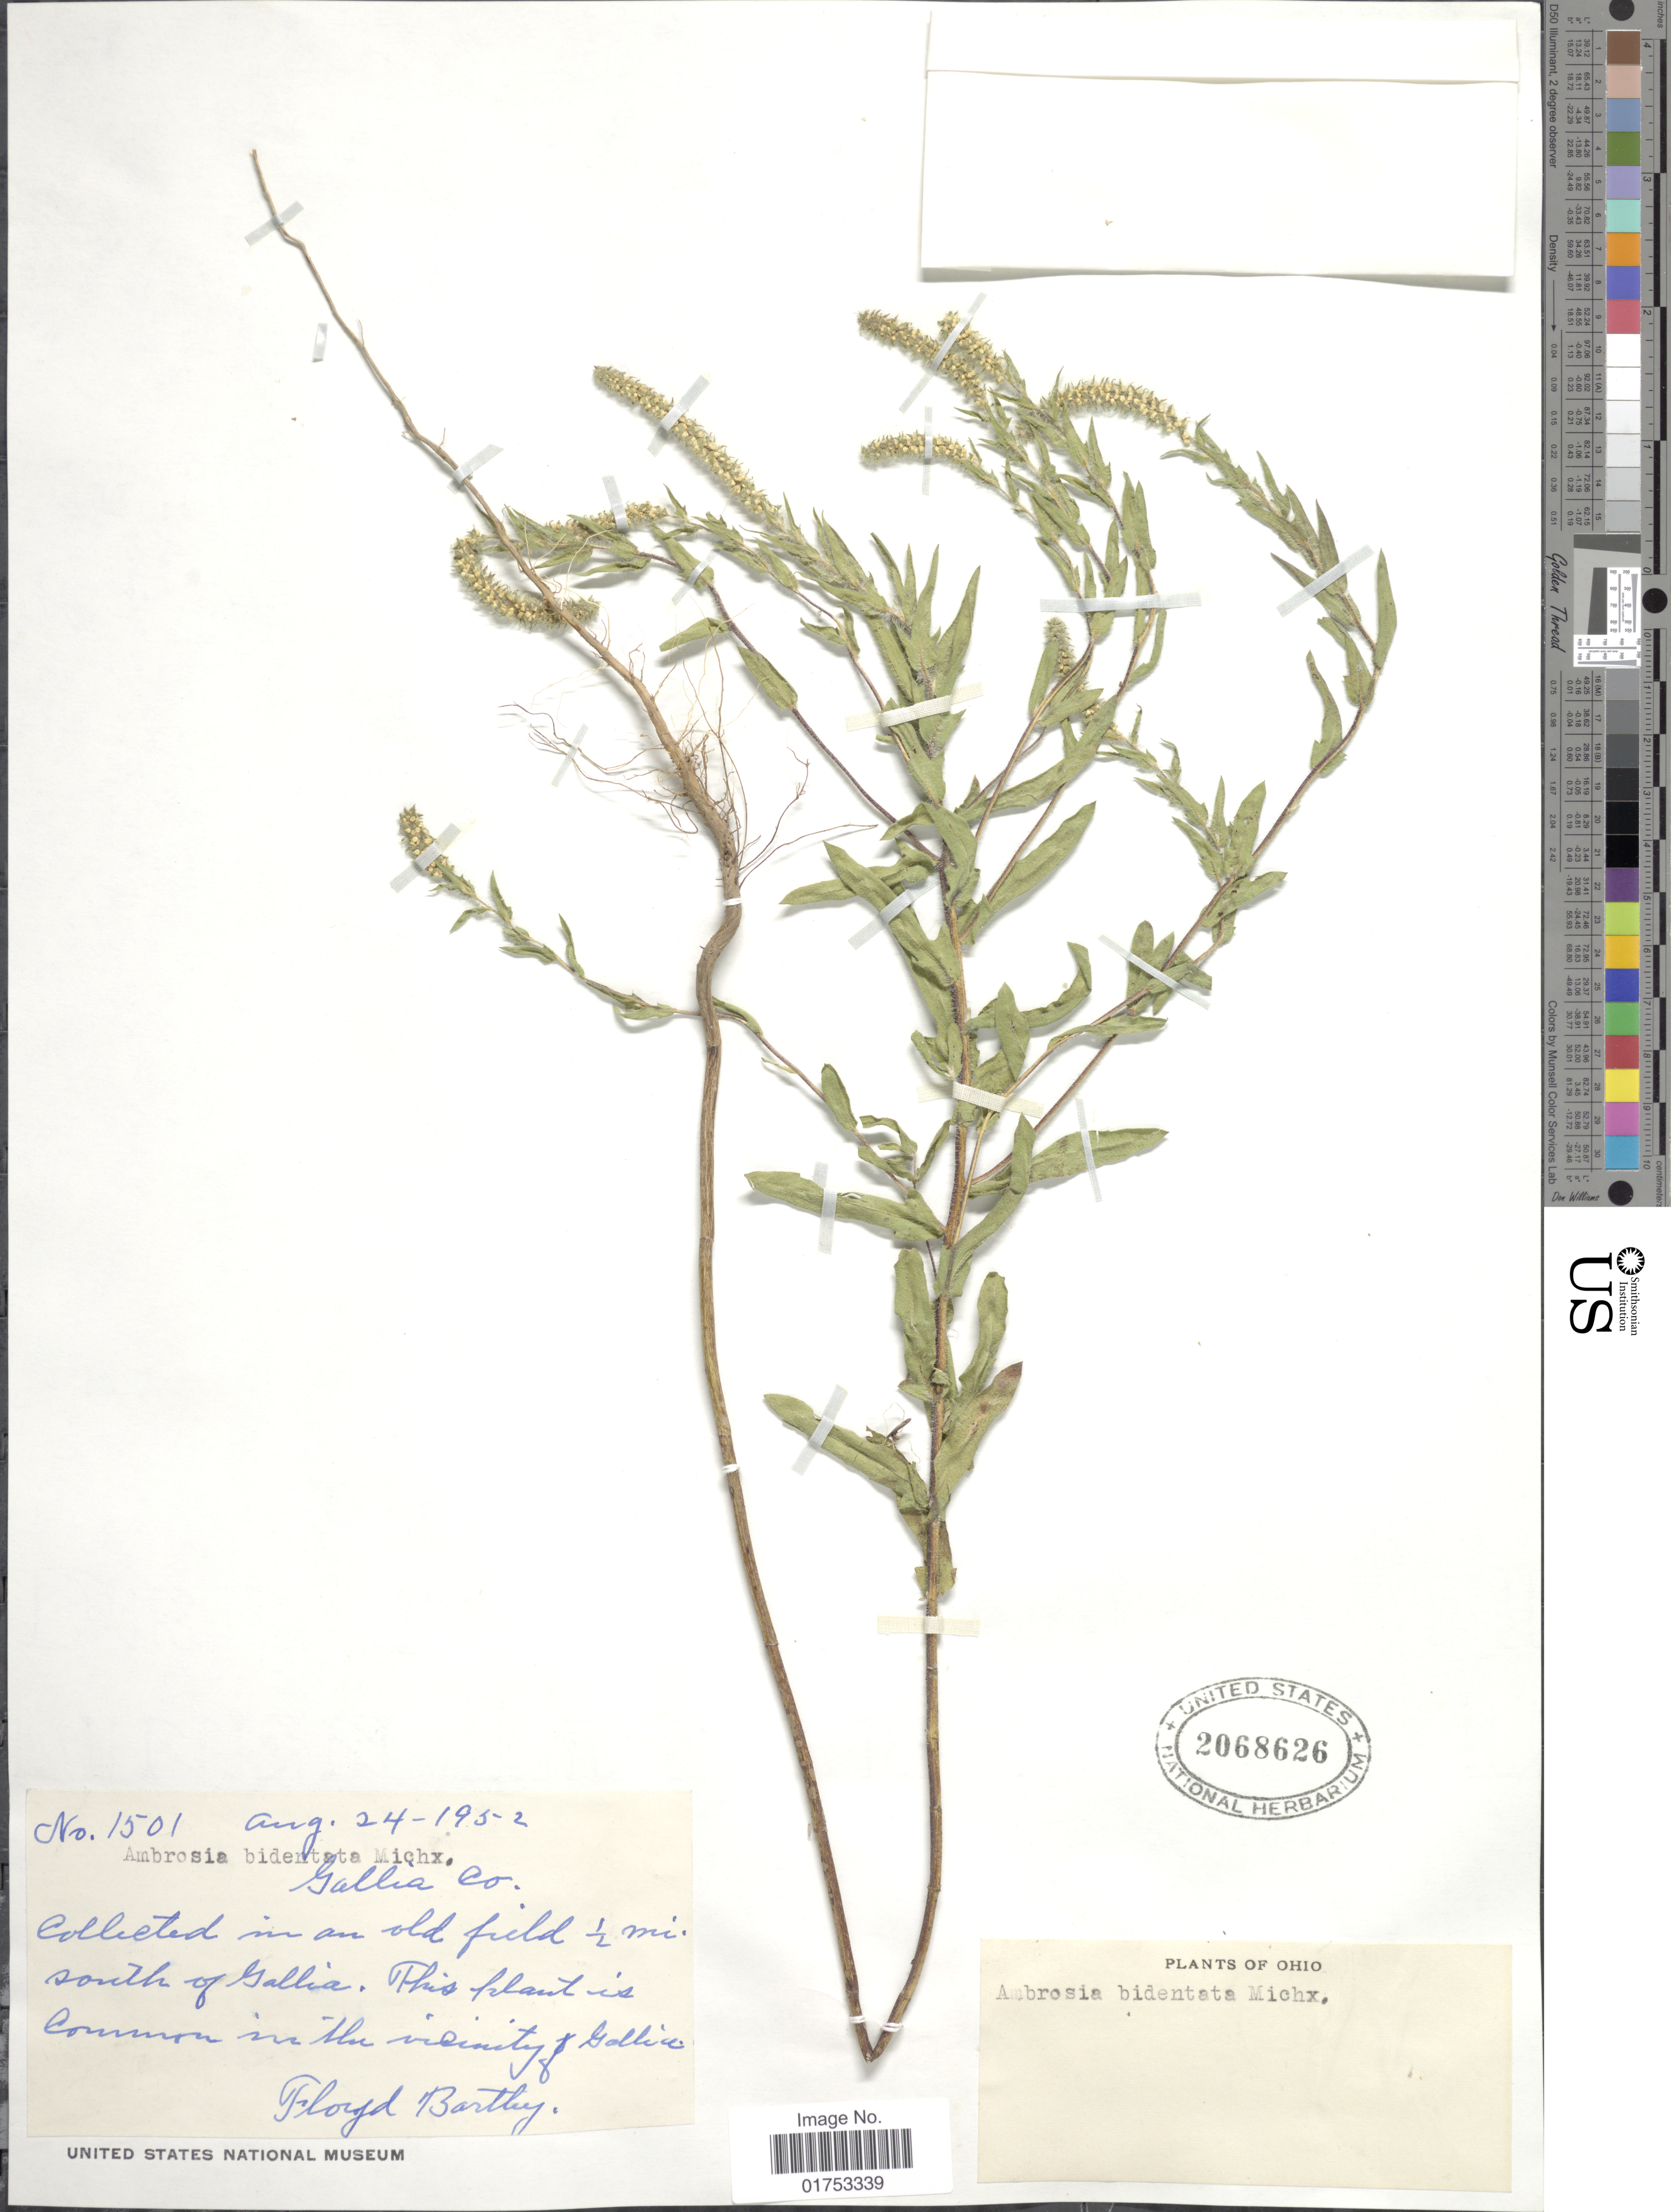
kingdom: Plantae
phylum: Tracheophyta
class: Magnoliopsida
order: Asterales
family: Asteraceae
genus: Ambrosia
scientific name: Ambrosia bidentata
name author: Michx.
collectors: F. Bartley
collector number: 1501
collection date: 1952-08-24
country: United States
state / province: Ohio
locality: ½ mi south of Gallia, Vicinity of Gallia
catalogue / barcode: US 2068626